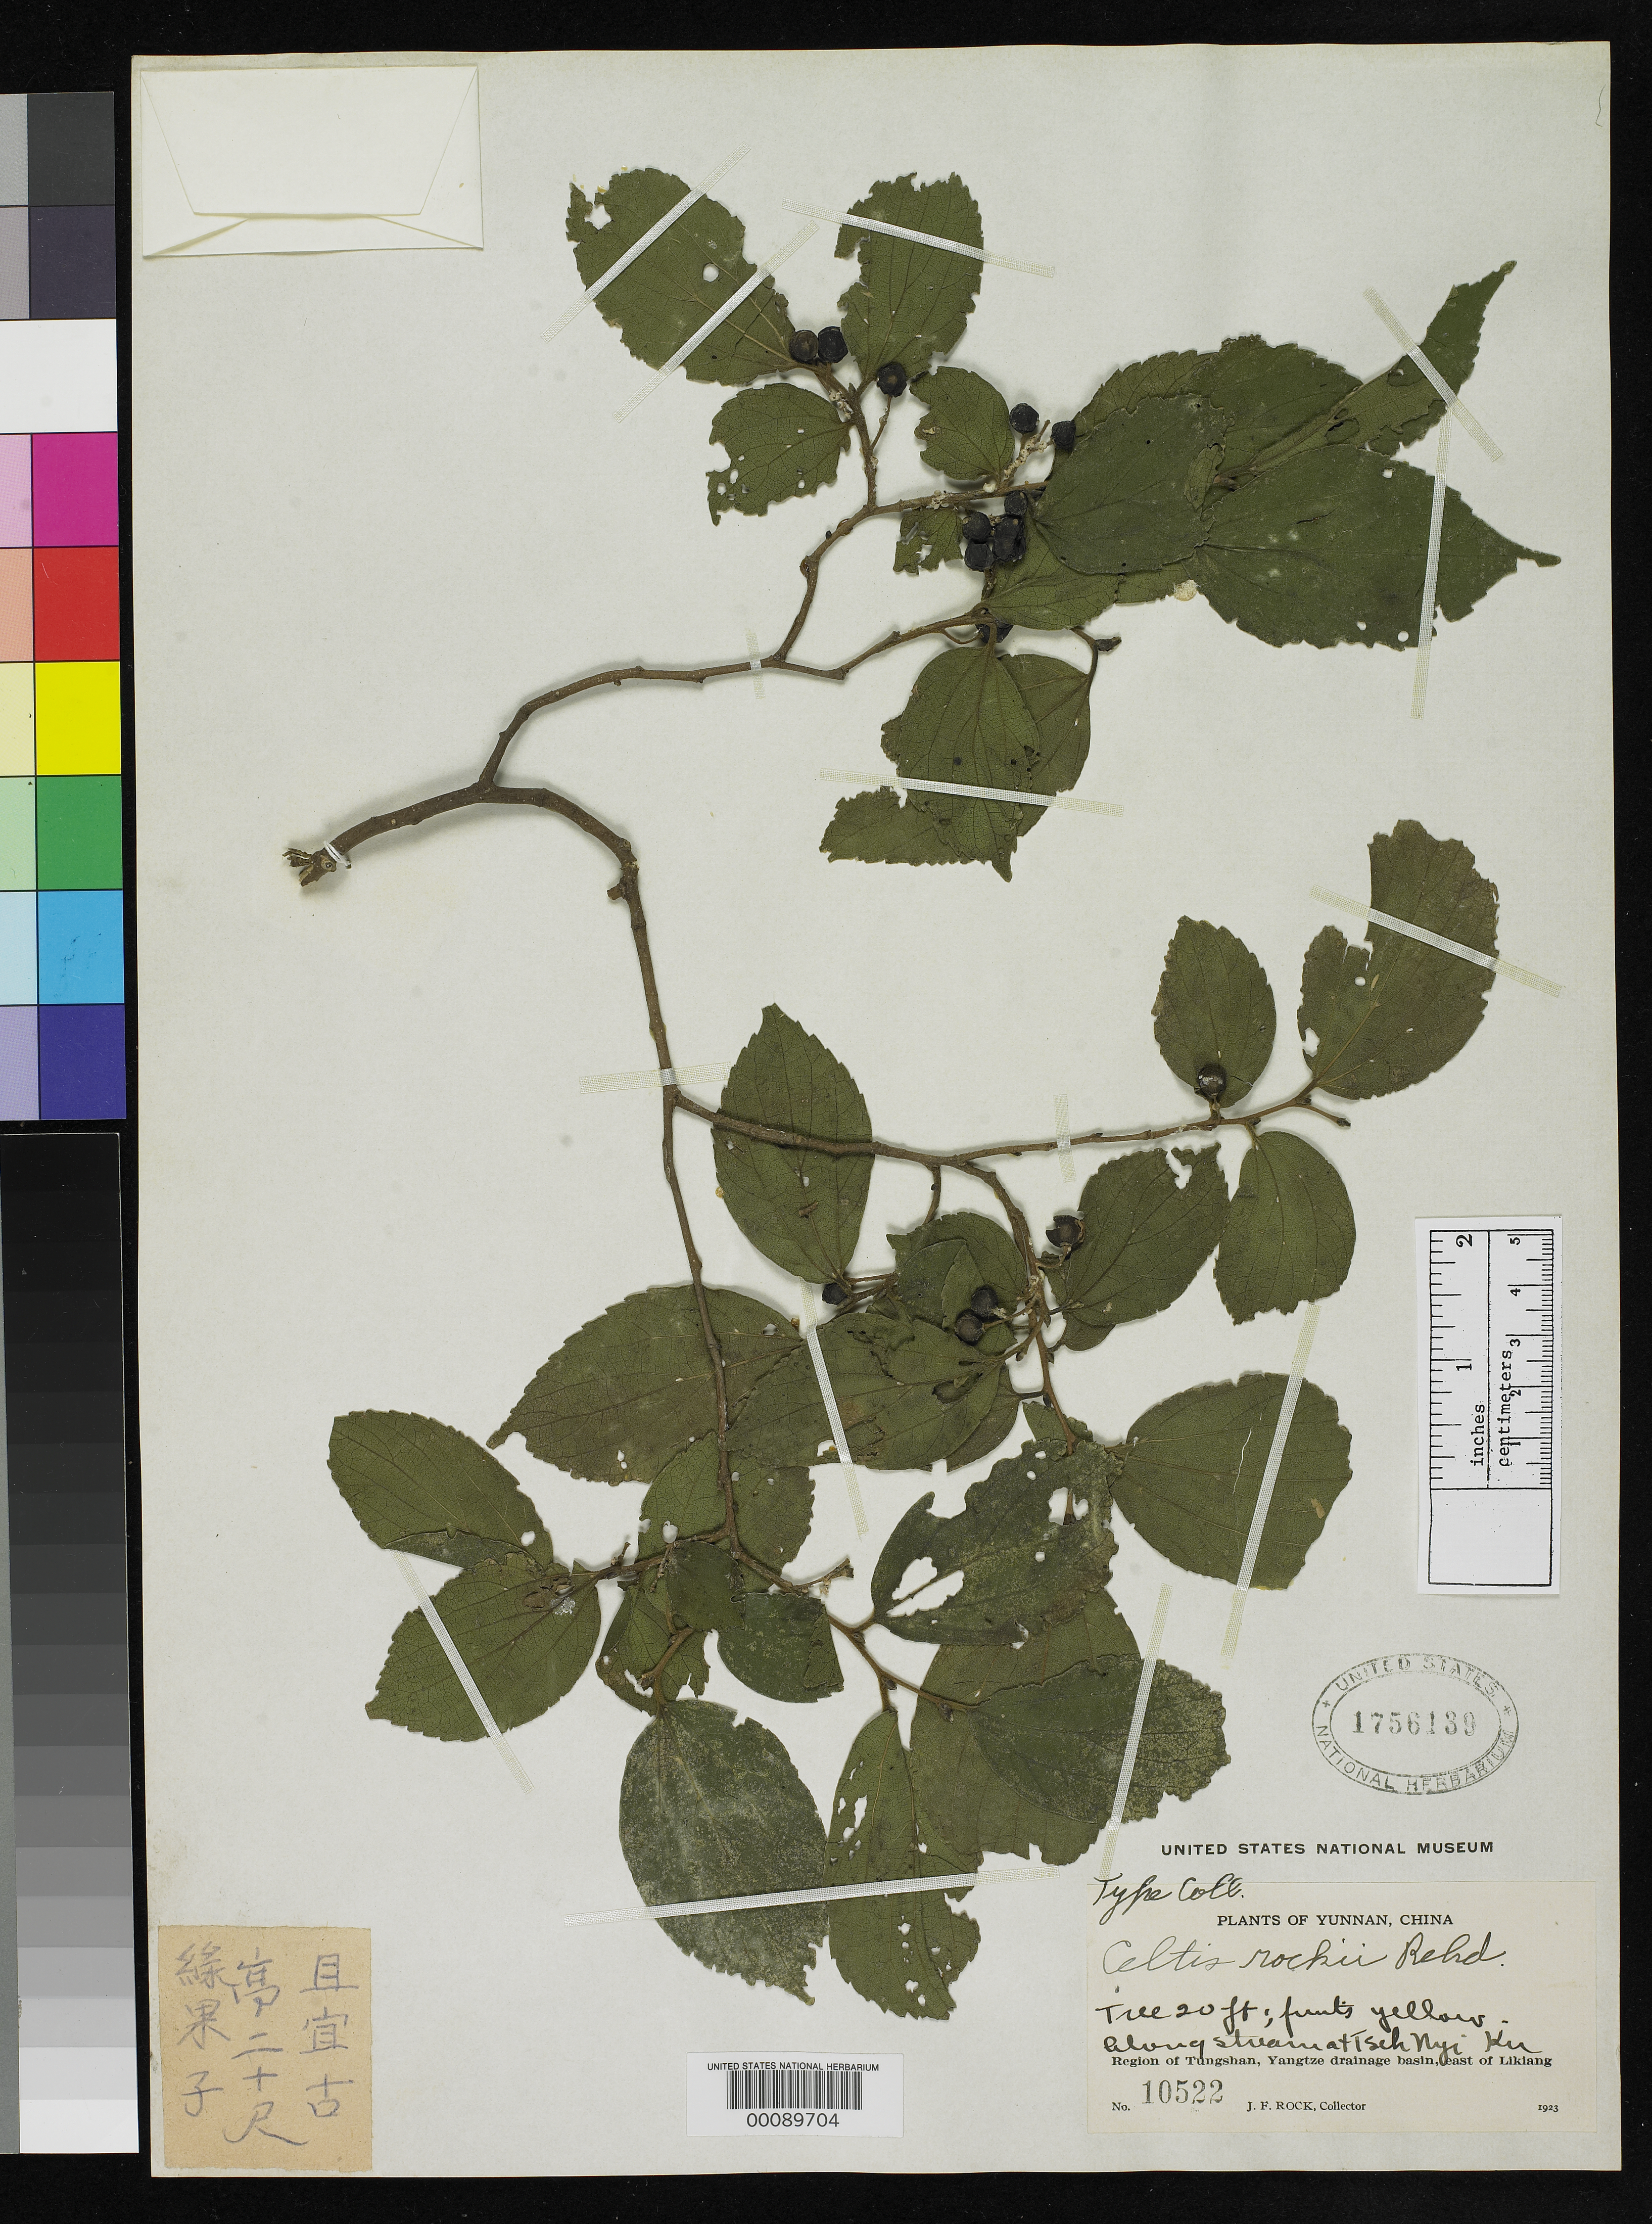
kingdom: Plantae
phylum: Tracheophyta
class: Magnoliopsida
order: Rosales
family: Cannabaceae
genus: Celtis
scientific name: Celtis rockii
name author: Rehder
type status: Type Fragment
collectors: J. F. Rock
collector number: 10522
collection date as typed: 1923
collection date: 1923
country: China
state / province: Yunnan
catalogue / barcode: US 1756139